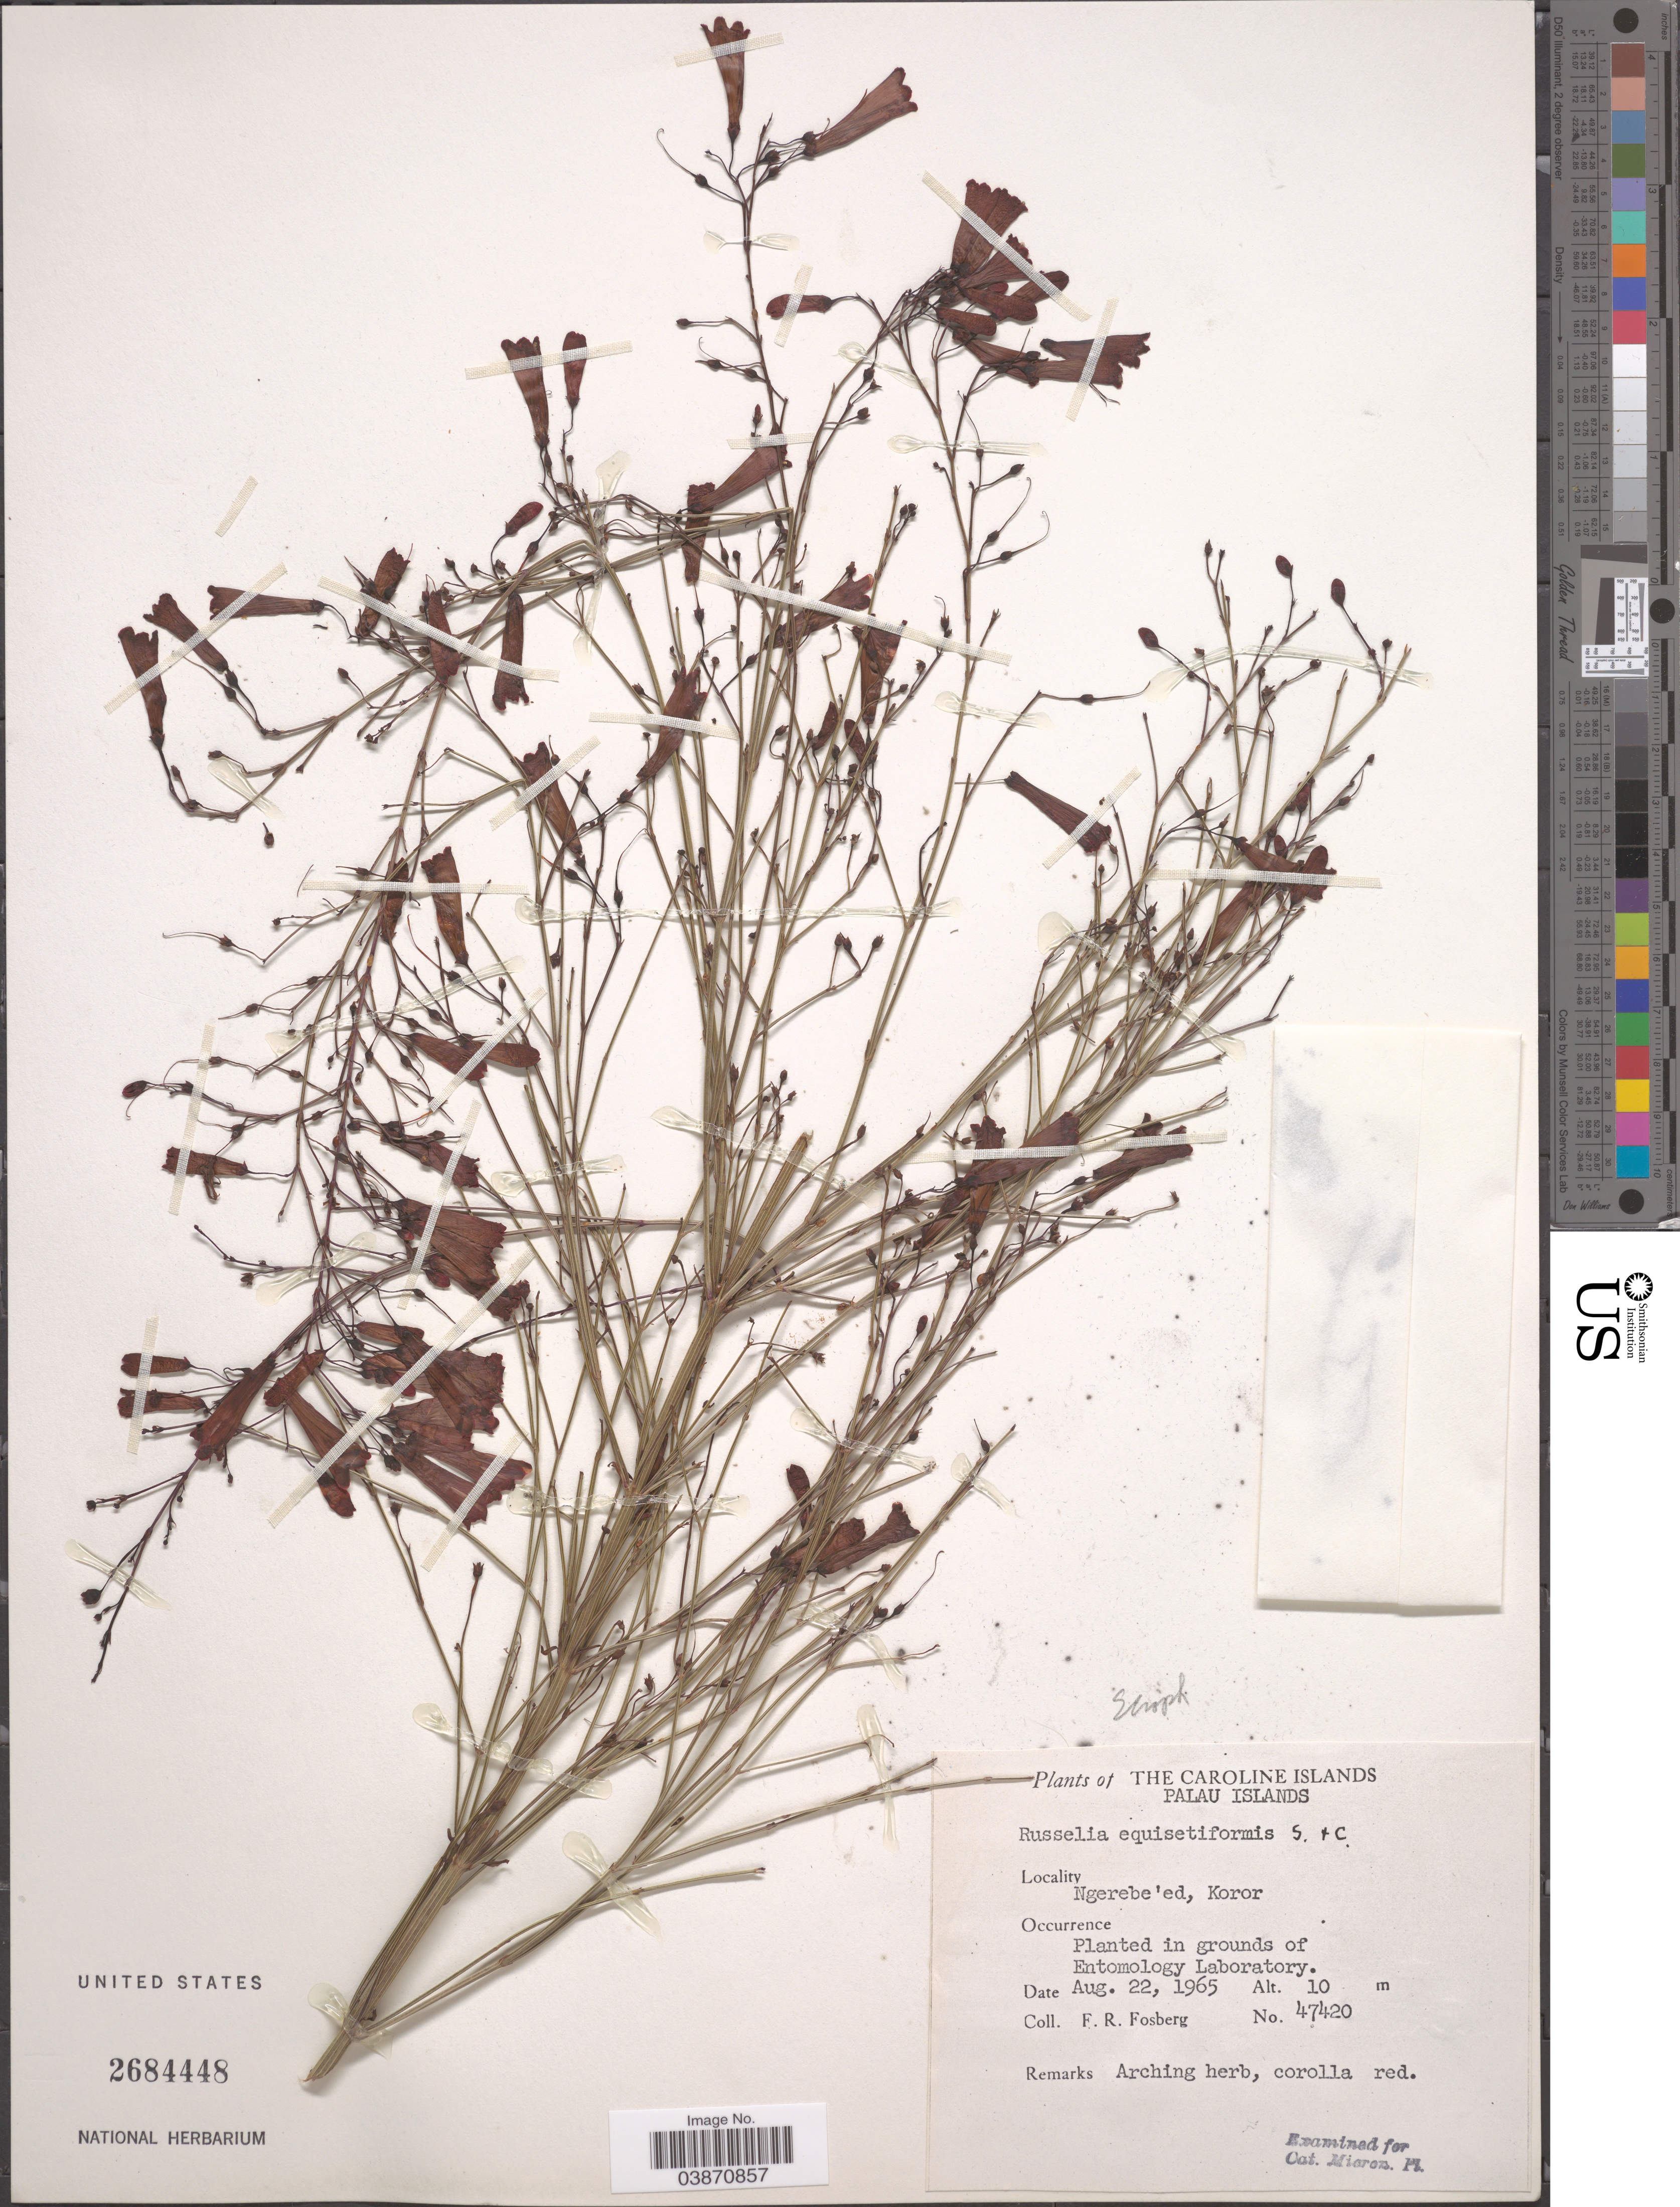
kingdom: Plantae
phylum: Tracheophyta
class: Magnoliopsida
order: Lamiales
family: Plantaginaceae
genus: Russelia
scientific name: Russelia equisetiformis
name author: Schltdl. & Cham.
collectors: F. R. Fosberg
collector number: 47420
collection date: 1965-08-22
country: Palau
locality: The Caroline Islands. Palau Islands. Ngerebe'ed, Koror. In grounds of Entomology Laboratory.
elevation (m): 10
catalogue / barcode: US 2684448